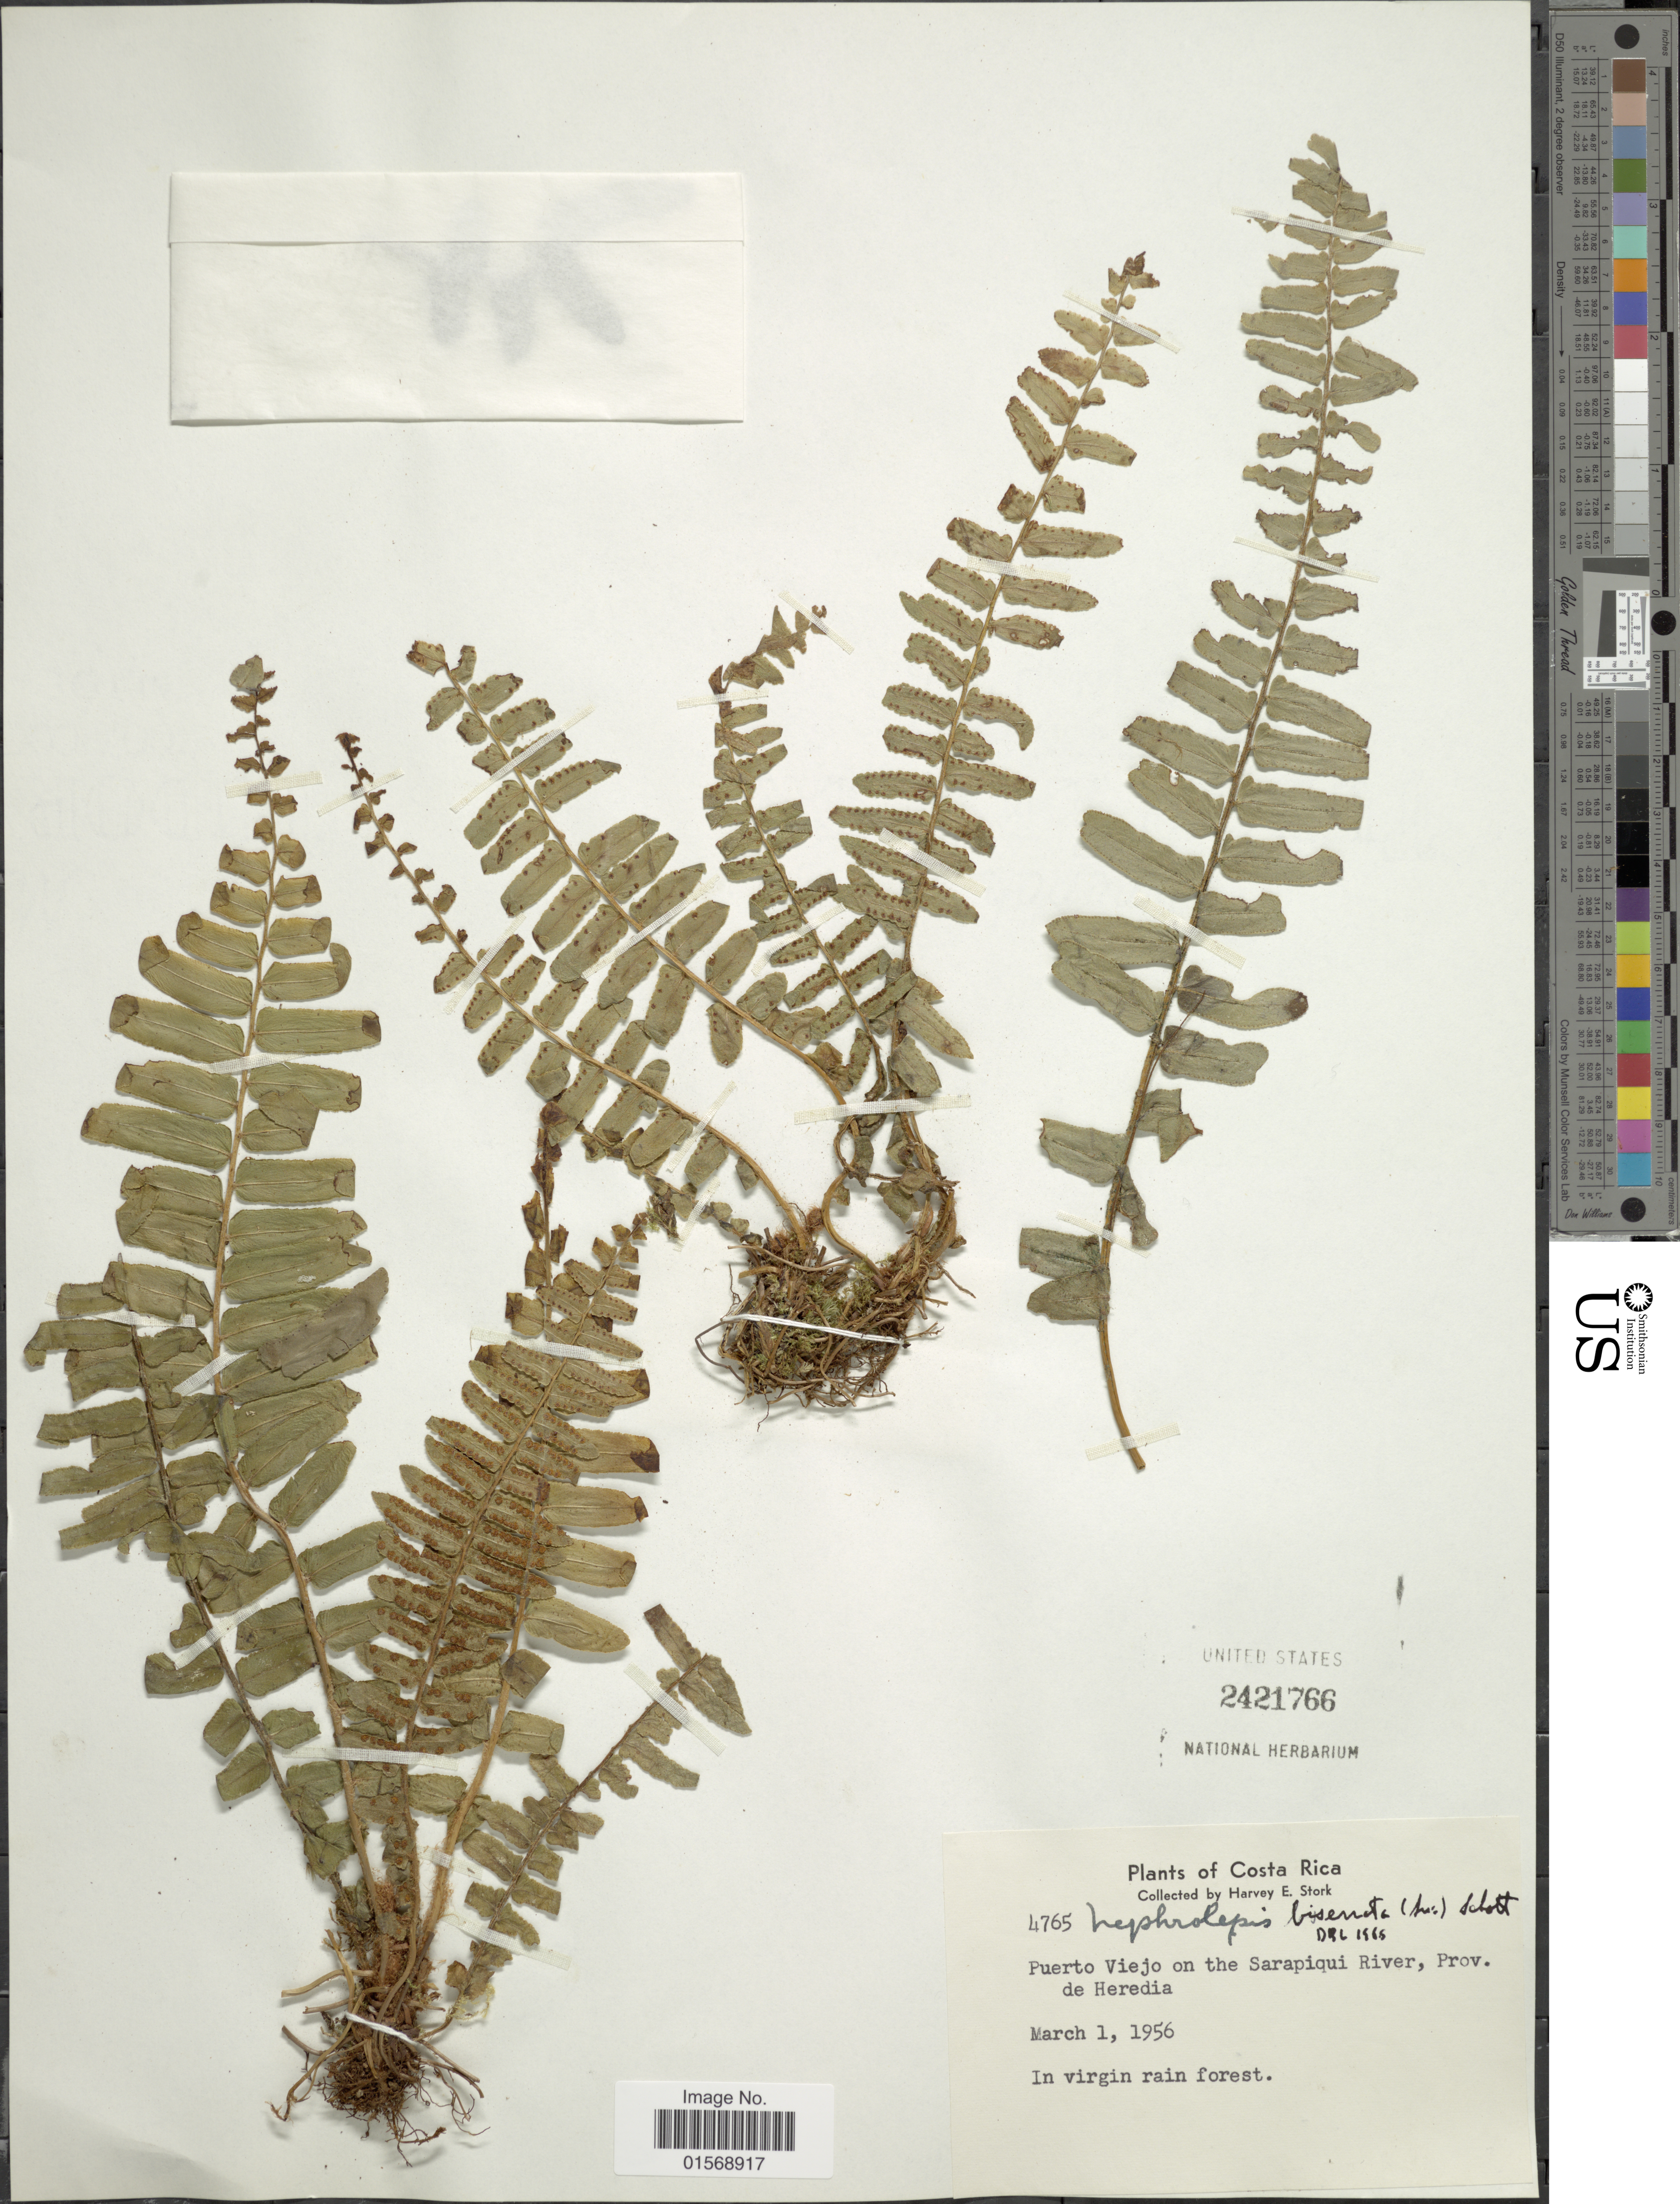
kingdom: Plantae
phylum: Tracheophyta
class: Polypodiopsida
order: Polypodiales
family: Nephrolepidaceae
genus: Nephrolepis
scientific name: Nephrolepis biserrata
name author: (Sw.) Schott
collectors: H. E. Stork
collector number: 4765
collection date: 1956-03-01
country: Costa Rica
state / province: Heredia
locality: Costa Rica, Puerto Vejo on the Sarapiqui River, Prov. de Heredia.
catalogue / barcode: US 2421766